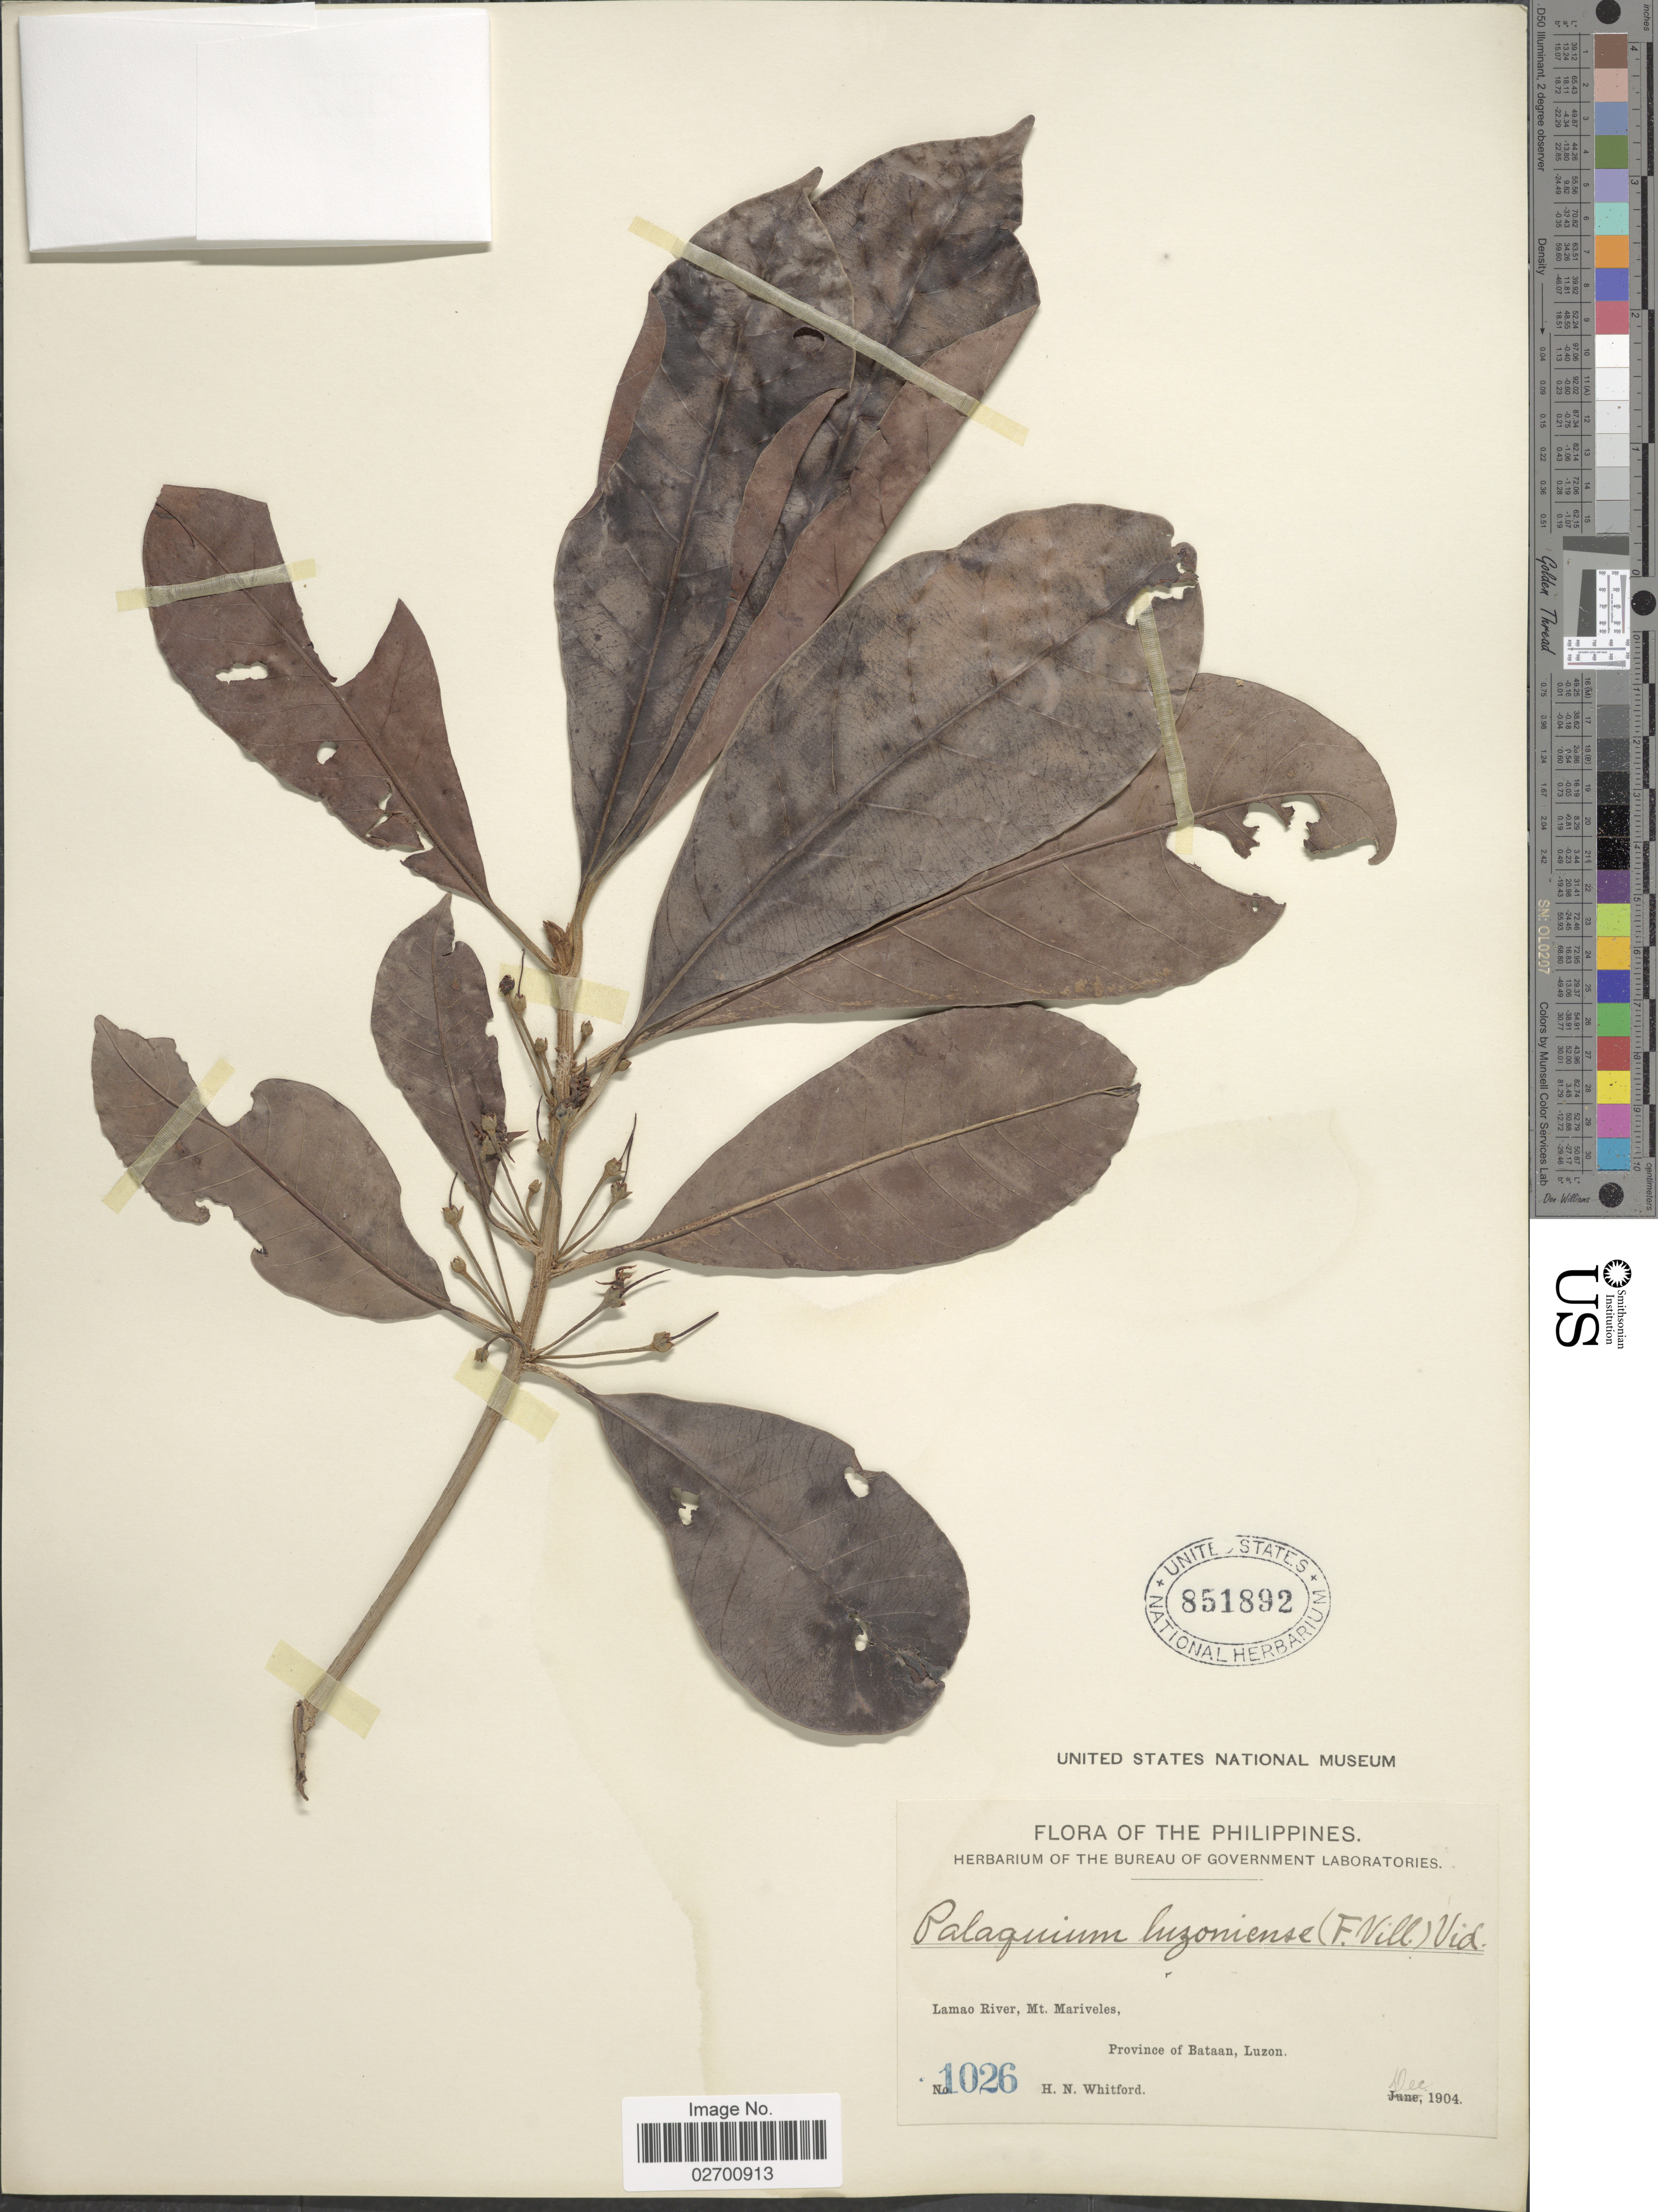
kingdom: Plantae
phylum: Tracheophyta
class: Magnoliopsida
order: Ericales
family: Sapotaceae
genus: Palaquium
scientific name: Palaquium luzoniense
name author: (Fern.-Vill.) S. Vidal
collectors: H. N. Whitford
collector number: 1026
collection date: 1904-12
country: Philippines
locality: Lamao River, Mt. Mariveles, Province of Bataan, Luzon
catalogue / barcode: US 851892